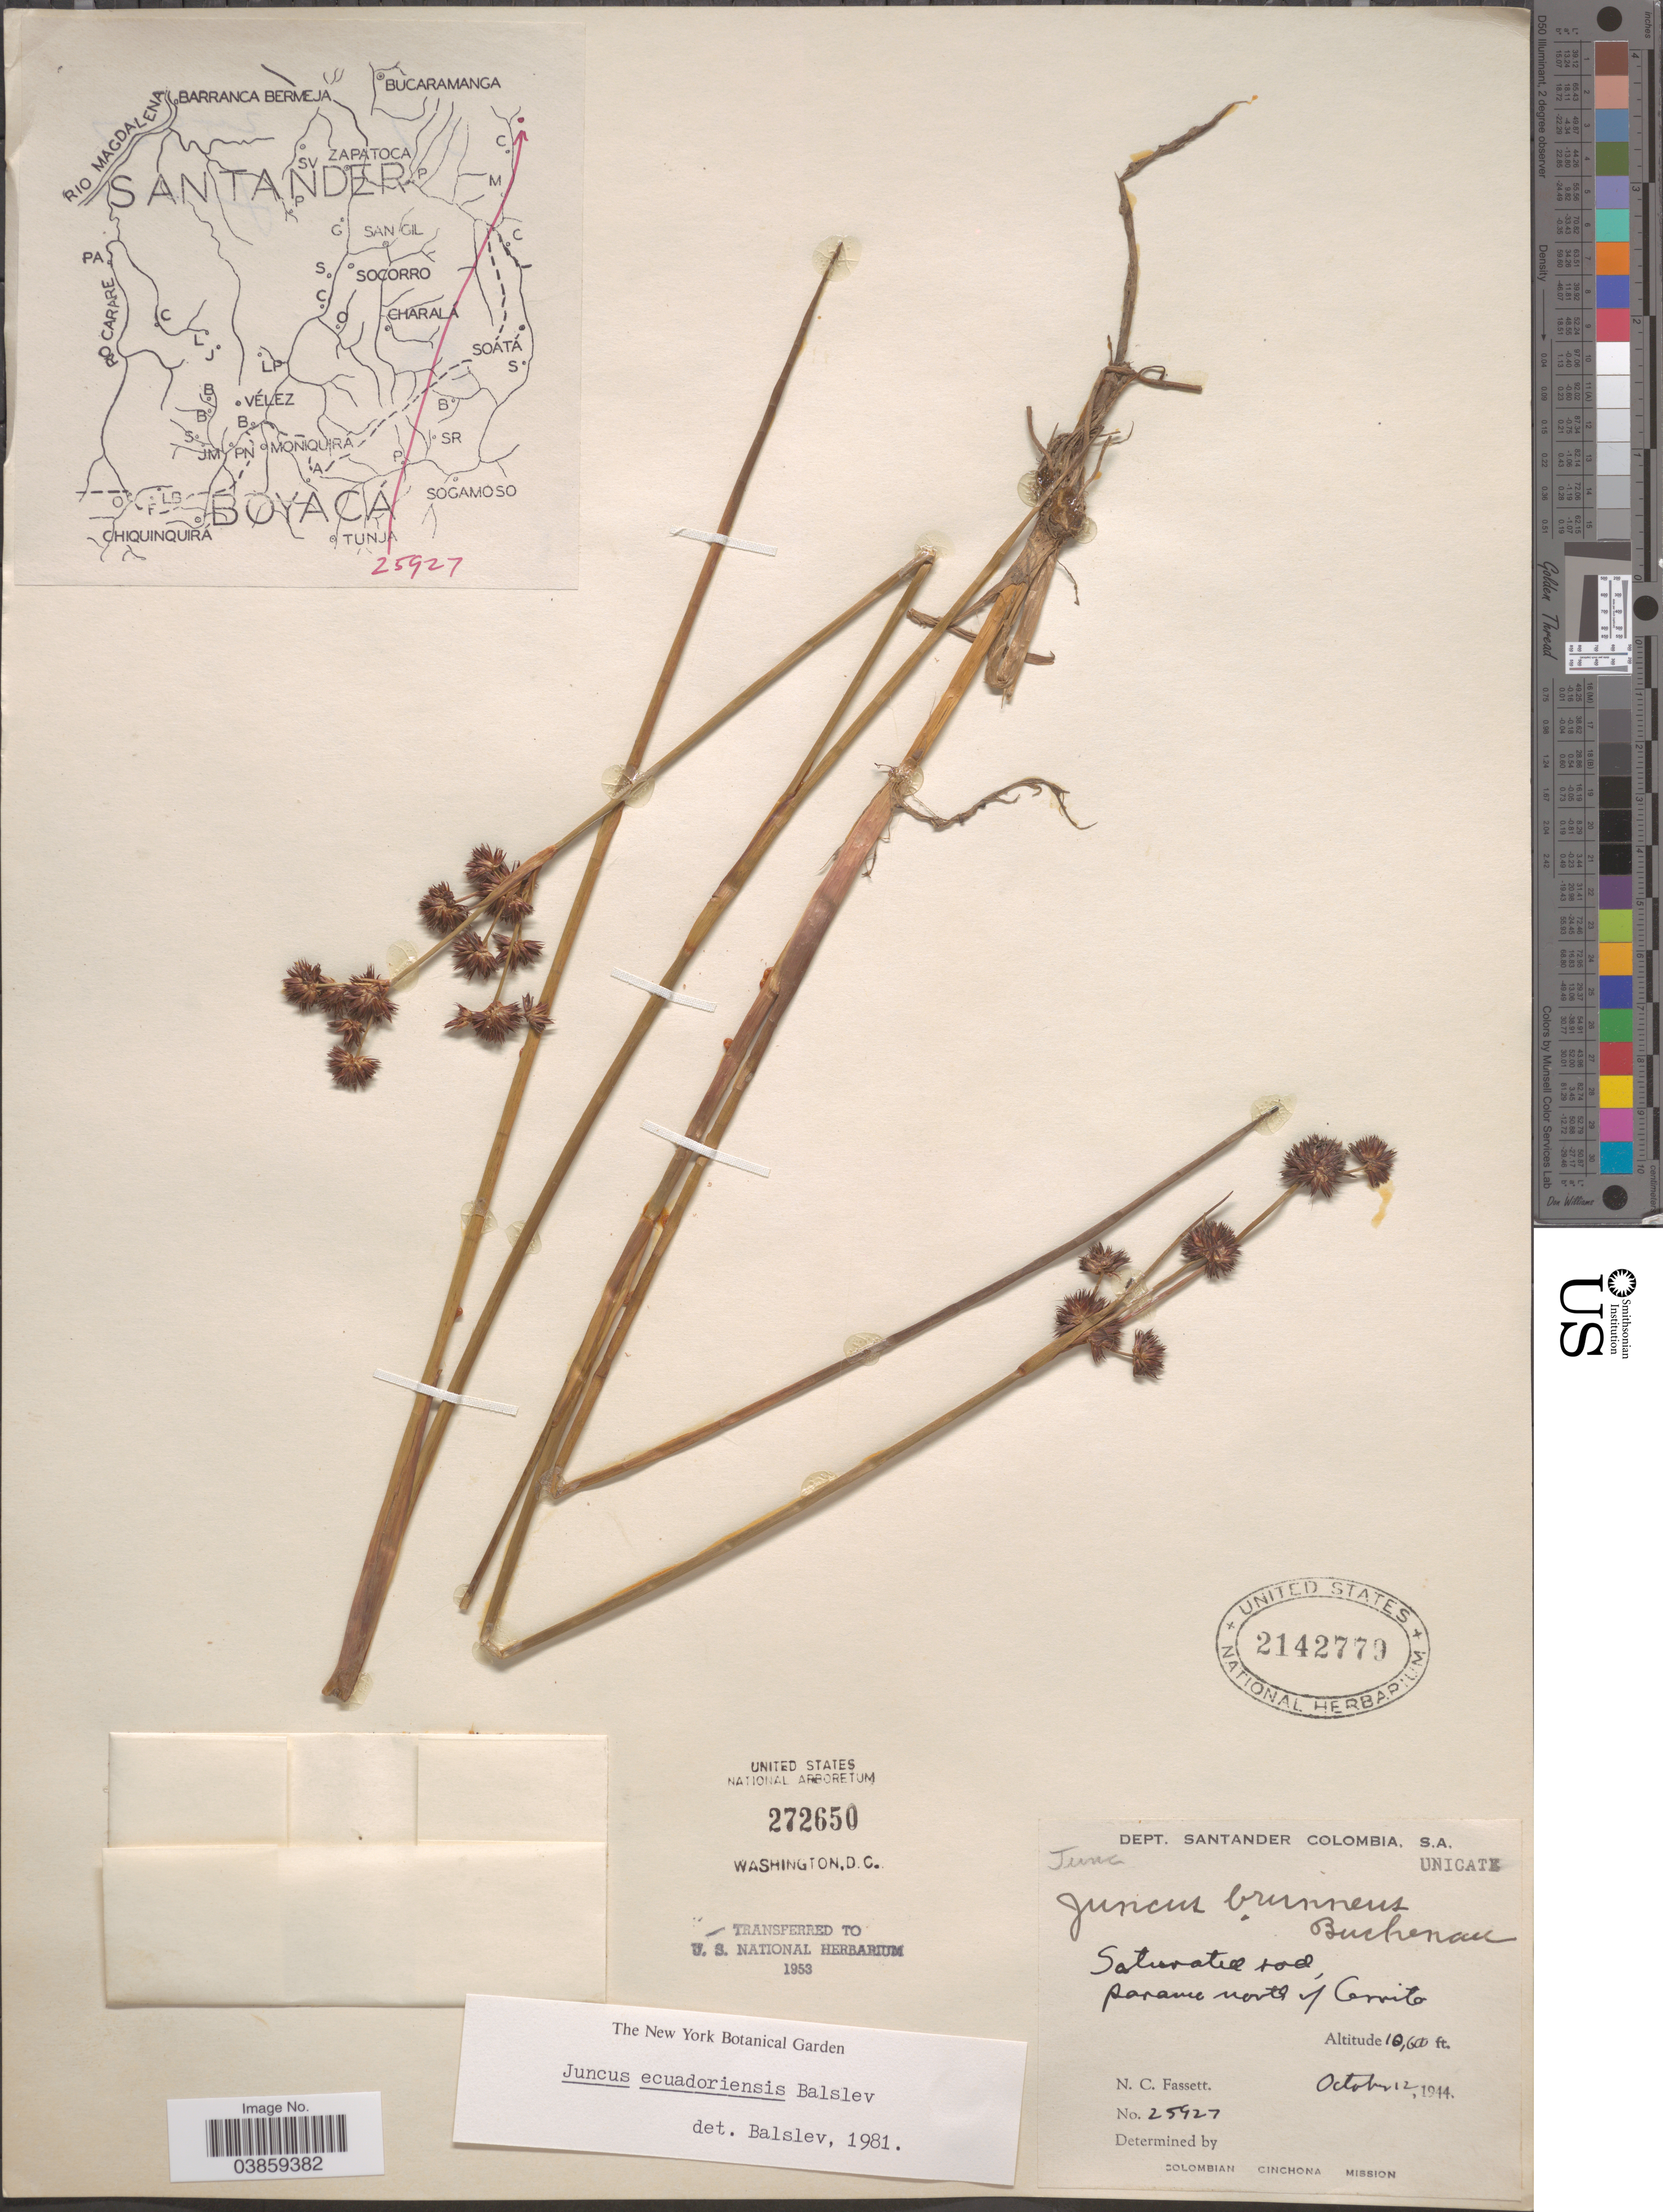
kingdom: Plantae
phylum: Tracheophyta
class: Liliopsida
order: Poales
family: Juncaceae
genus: Juncus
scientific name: Juncus ecuadoriensis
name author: Balslev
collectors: N. C. Fassett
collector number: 25927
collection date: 1944-10-12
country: Colombia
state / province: Santander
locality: Dept. Santander. Paramo north of Cerrito.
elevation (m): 3231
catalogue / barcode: US 2142779